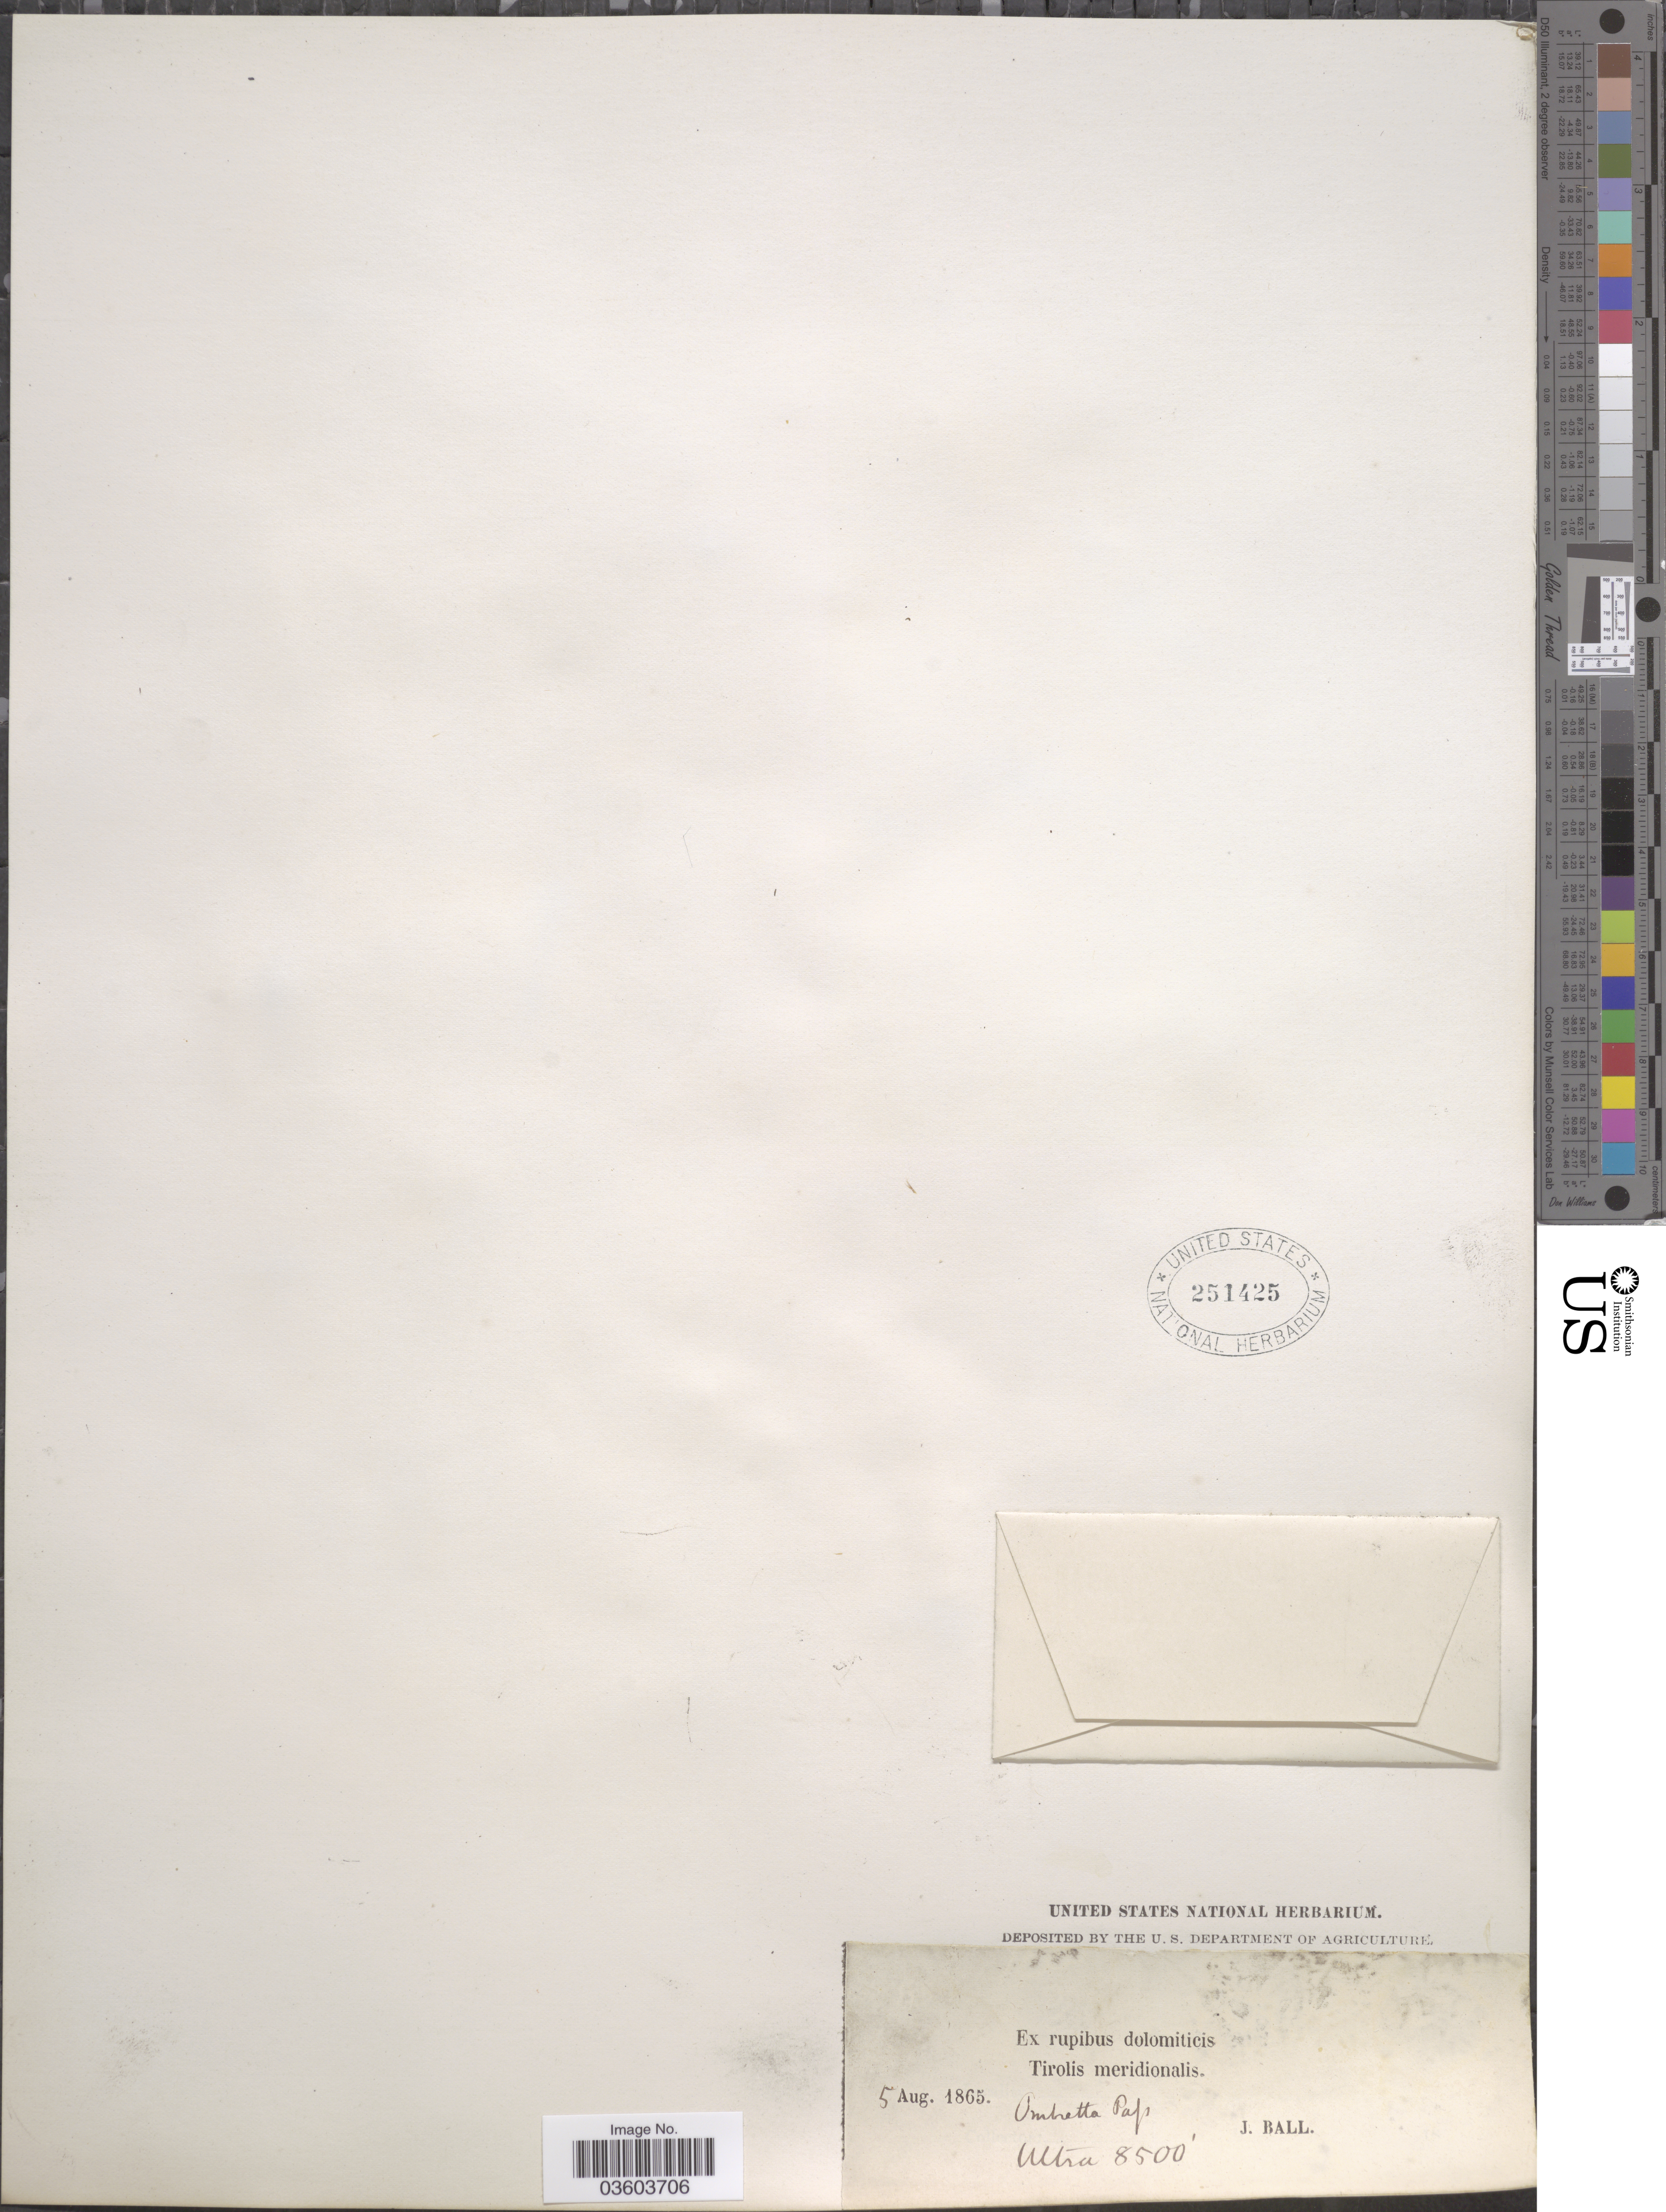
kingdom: Plantae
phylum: Tracheophyta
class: Magnoliopsida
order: Caryophyllales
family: Caryophyllaceae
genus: Cerastium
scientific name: Cerastium sp.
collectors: J. Ball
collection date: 1865-08-05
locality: Ex rupibus dolomiticis Tirolis meridionalis.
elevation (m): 2591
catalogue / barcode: US 251425